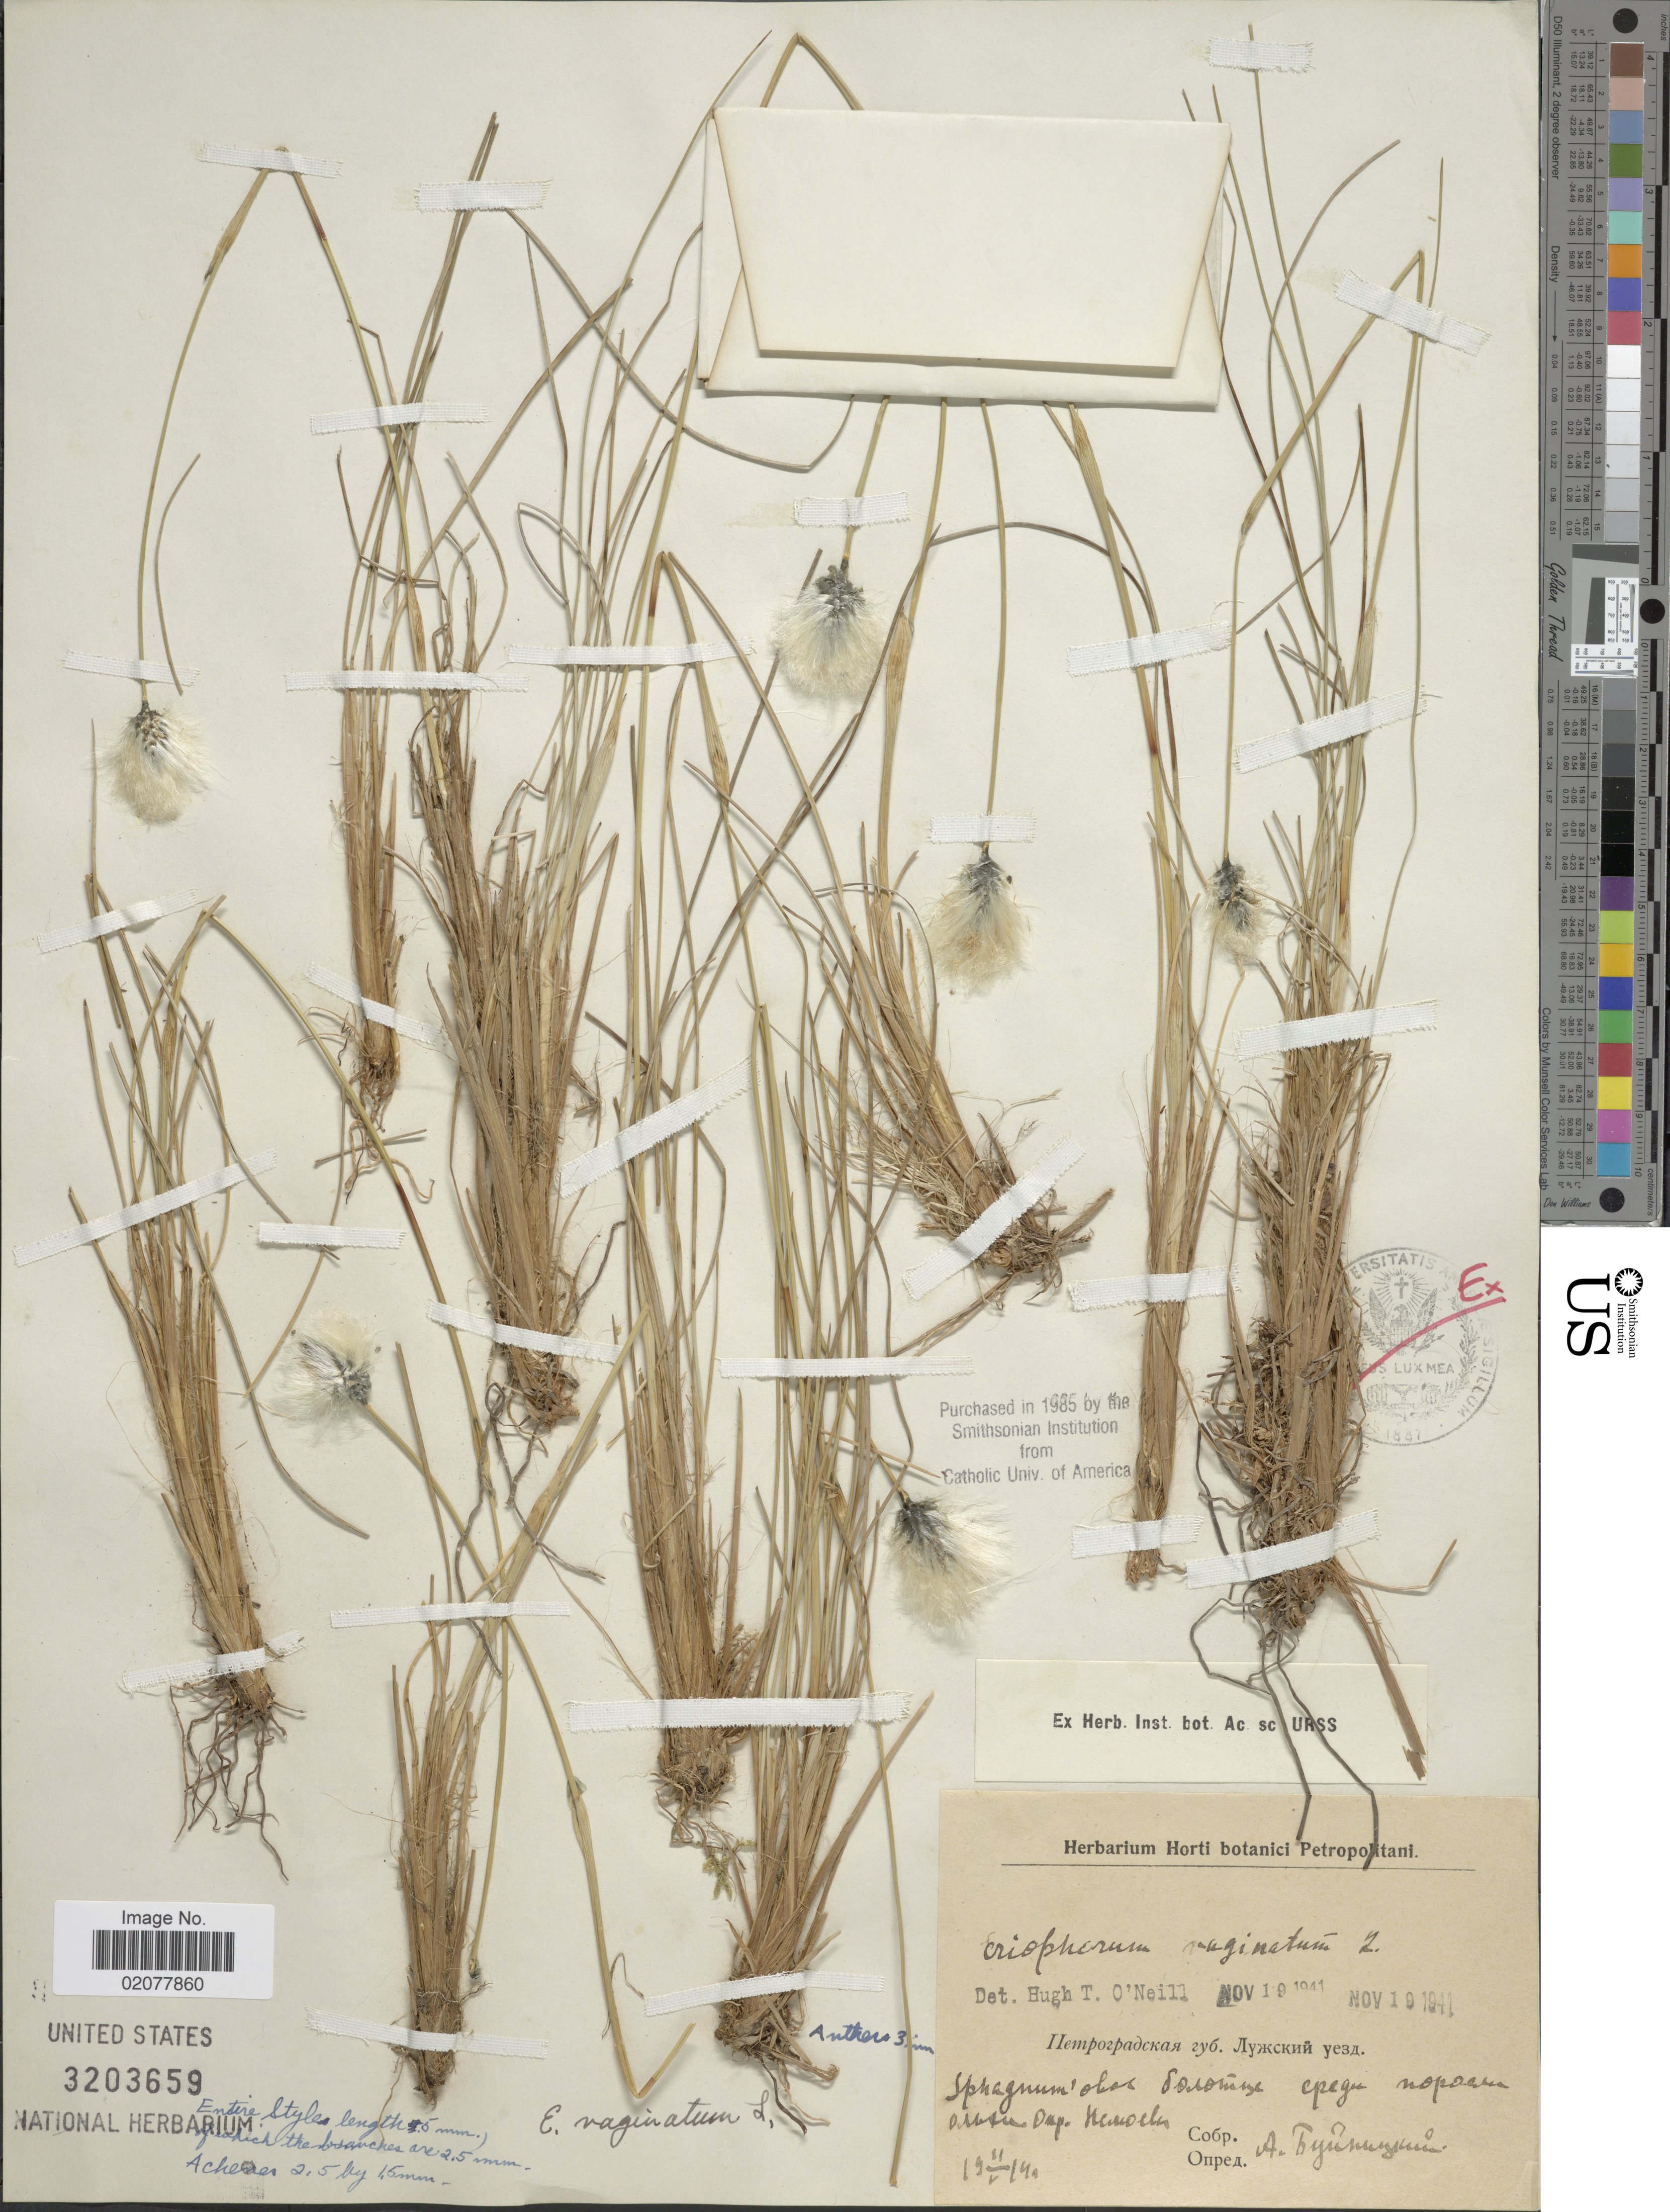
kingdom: Plantae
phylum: Tracheophyta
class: Liliopsida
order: Poales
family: Cyperaceae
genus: Eriophorum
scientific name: Eriophorum vaginatum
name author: L.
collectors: A. Buinitskiy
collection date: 1914-05-21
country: Russian Federation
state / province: Leningrad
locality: Luzhsky District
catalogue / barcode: US 3203659